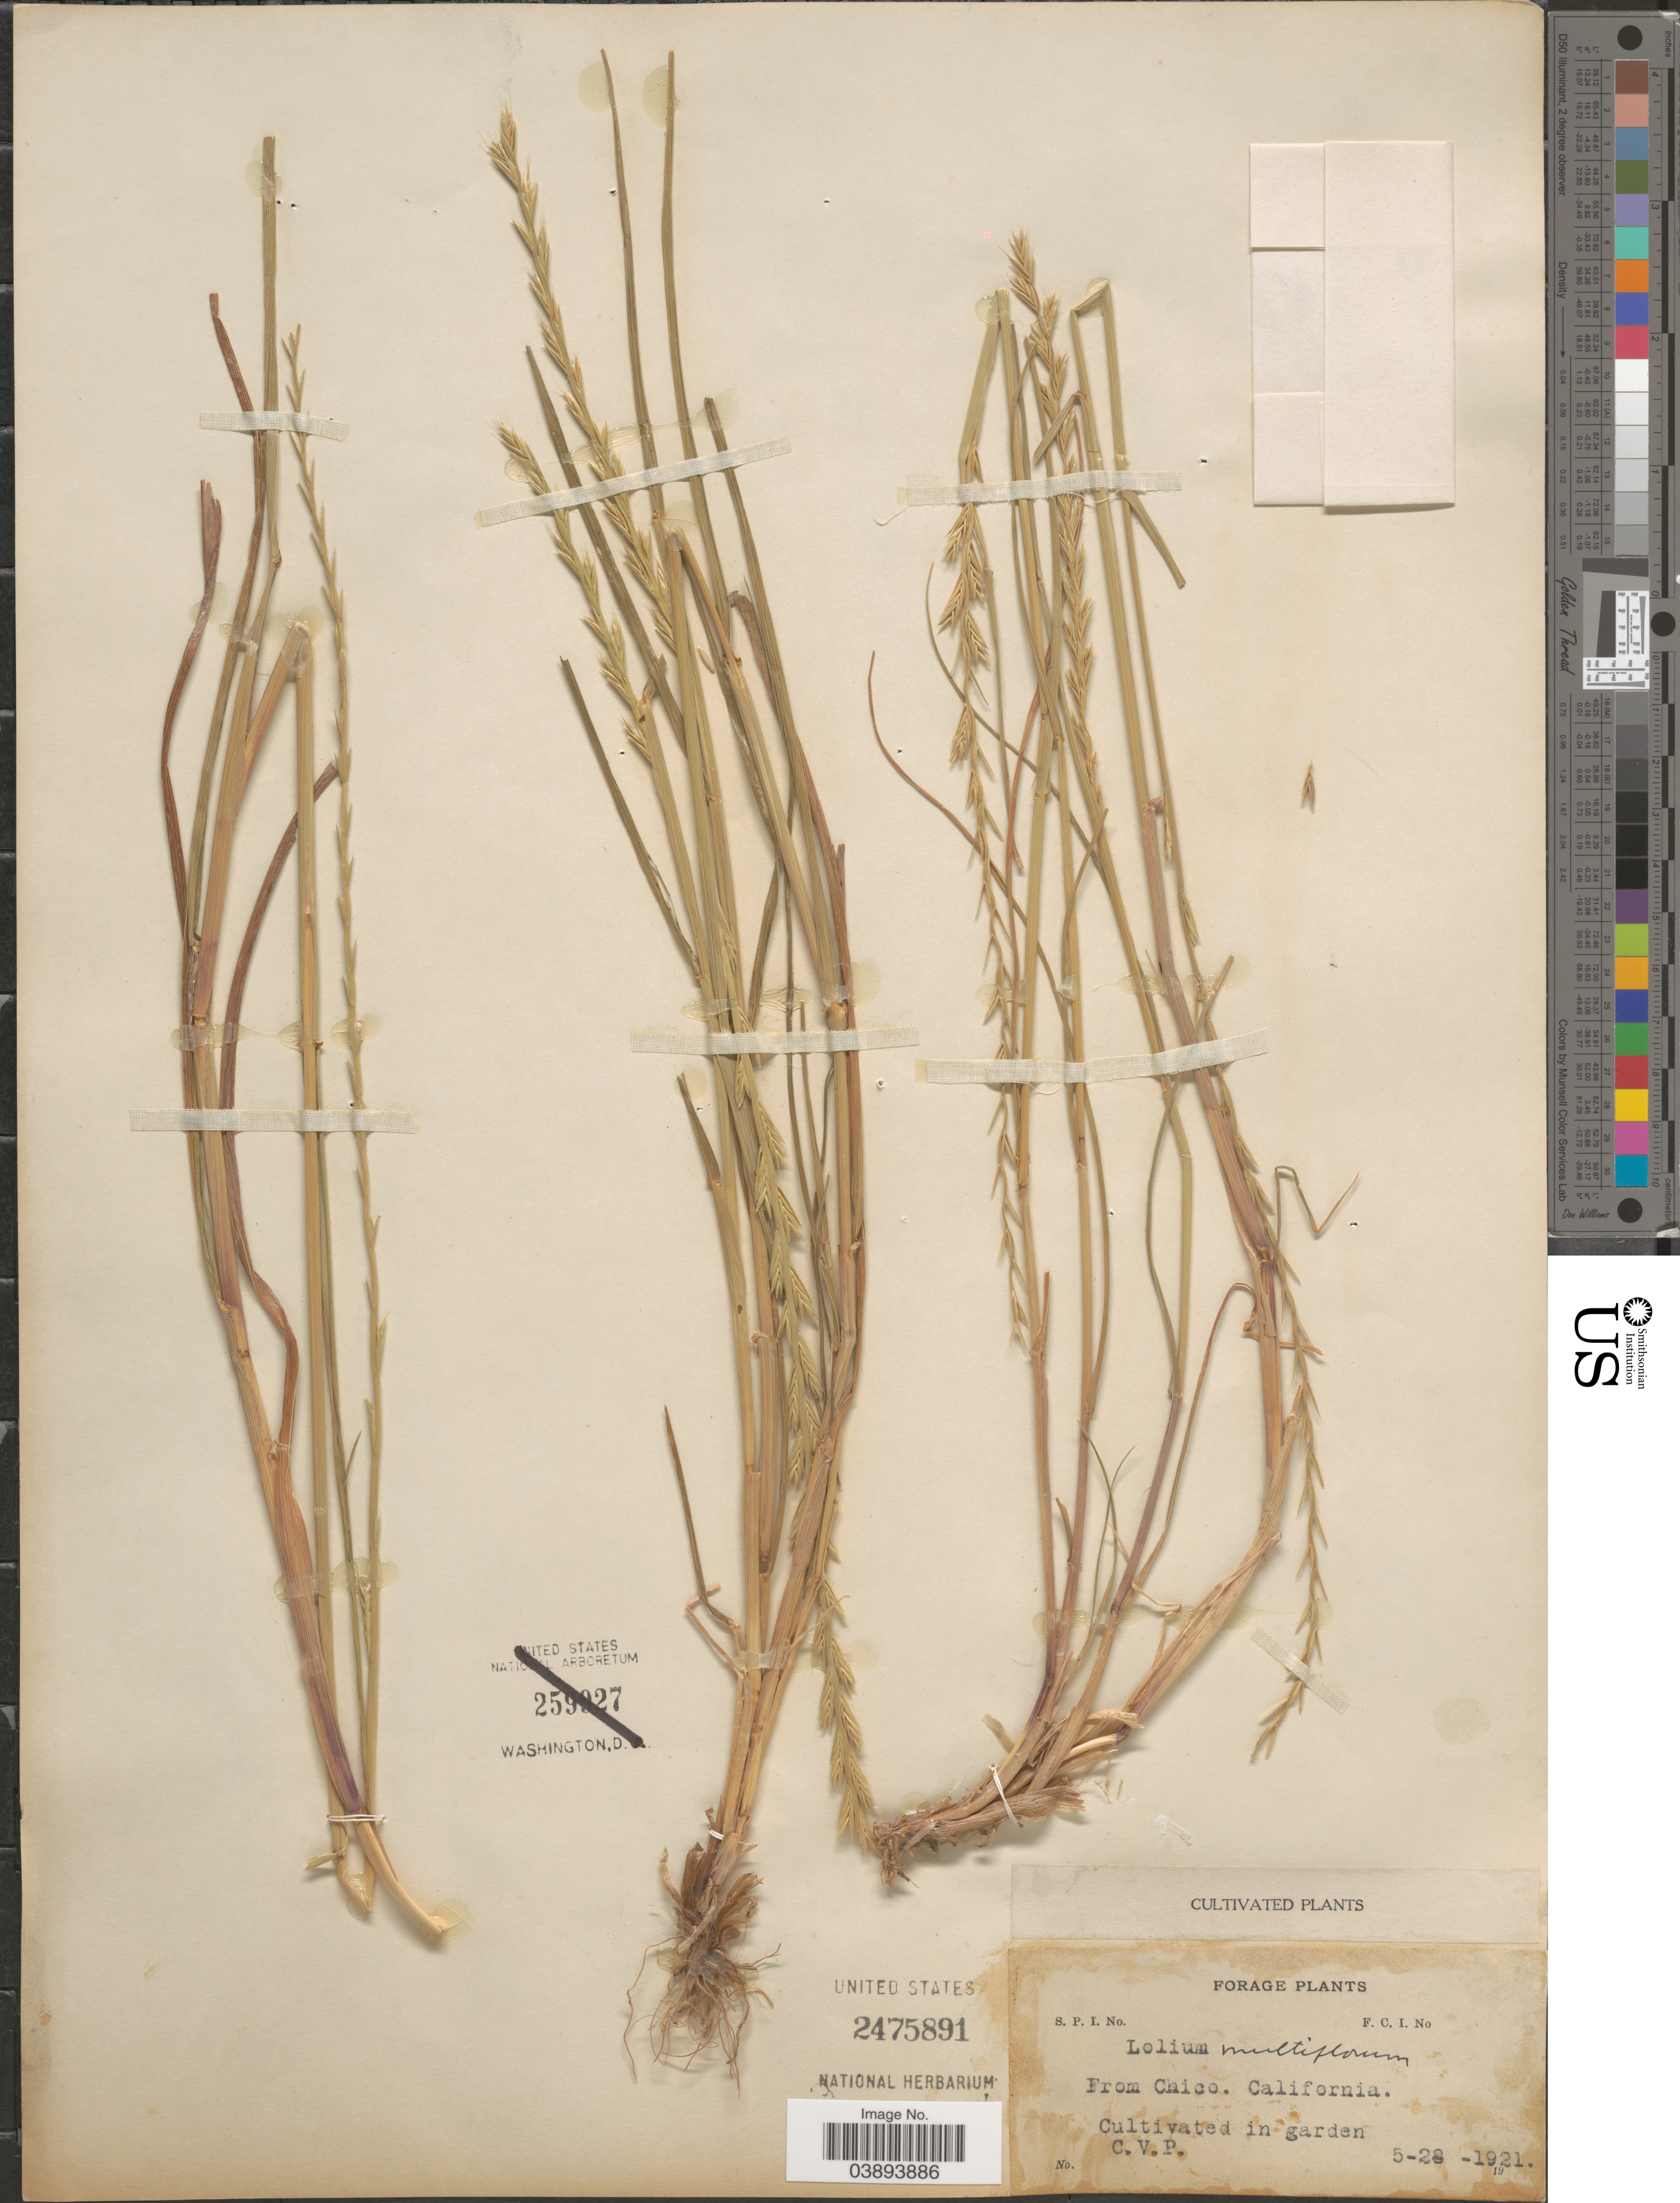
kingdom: Plantae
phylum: Tracheophyta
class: Liliopsida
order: Poales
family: Poaceae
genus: Lolium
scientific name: Lolium perenne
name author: L.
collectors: C. V. P.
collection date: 1921-05-28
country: United States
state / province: California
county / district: Butte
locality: From Chico. In garden.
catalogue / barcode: US 2475891